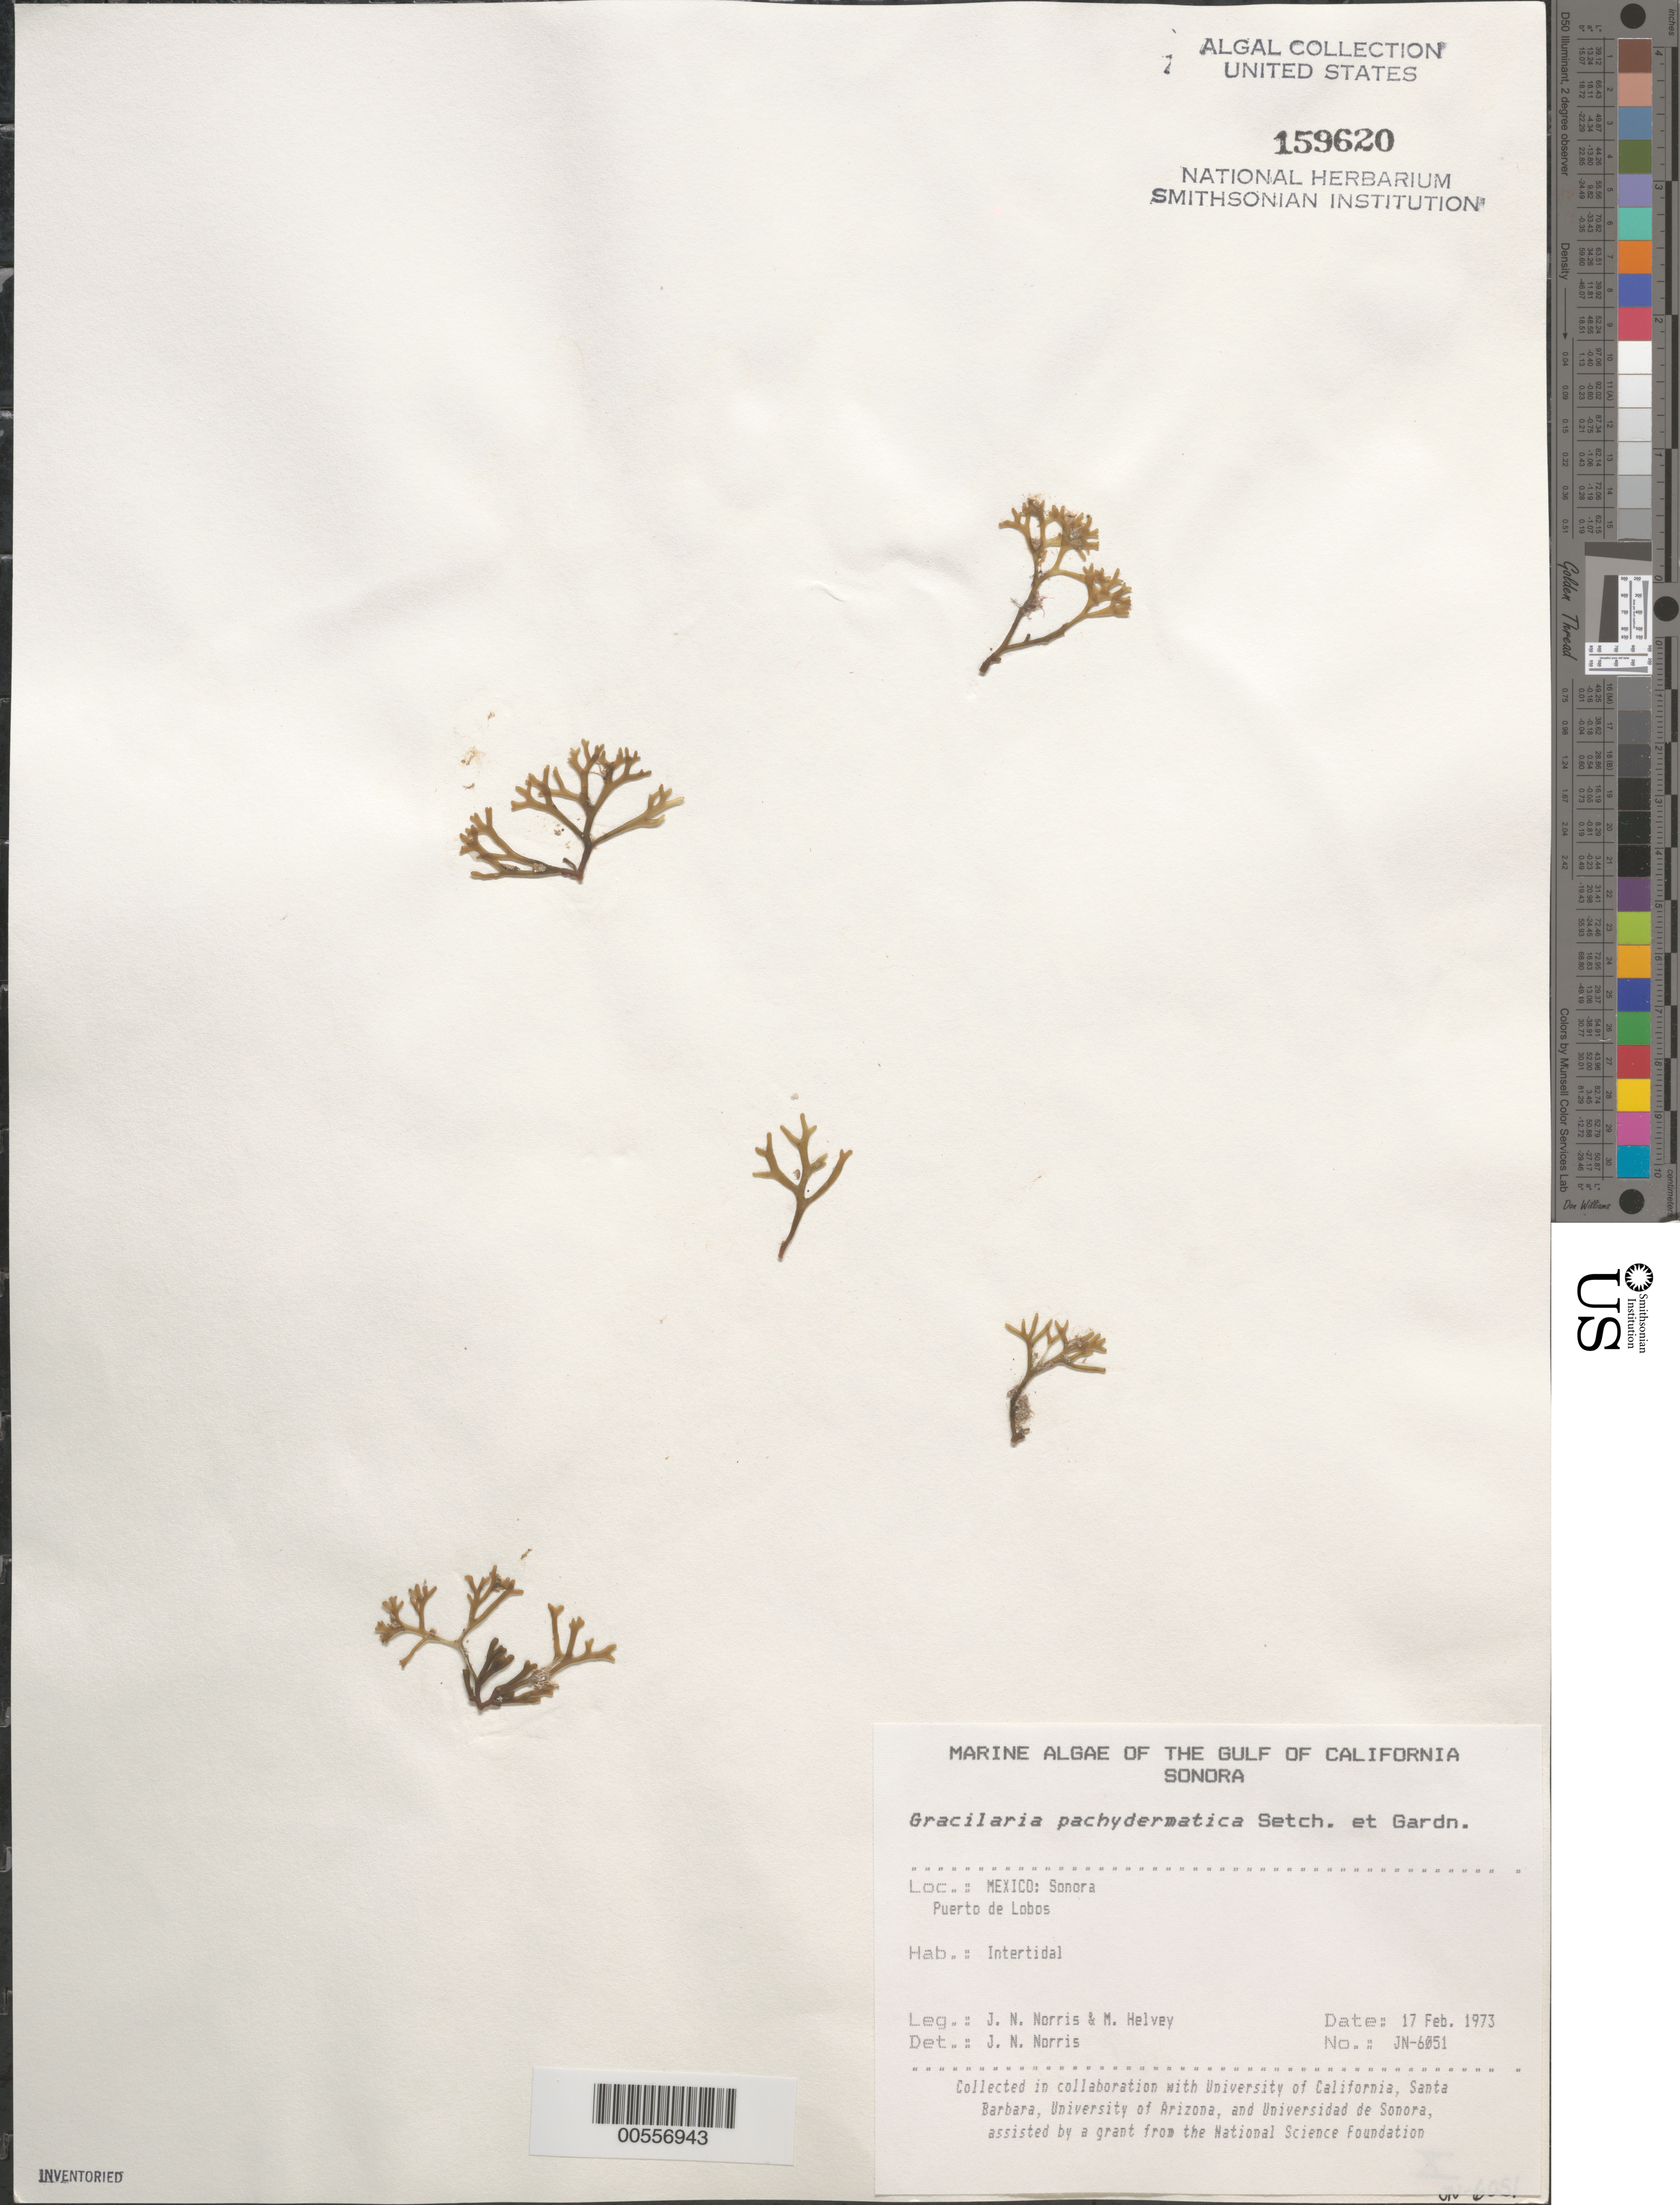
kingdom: Plantae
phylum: Rhodophyta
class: Florideophyceae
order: Gracilariales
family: Gracilariaceae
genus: Gracilaria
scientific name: Gracilaria pachydermatica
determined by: Norris, James N.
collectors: J. N. Norris & M. Helvey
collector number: JN-6051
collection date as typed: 17 Feb 1973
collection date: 1973-02-17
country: Mexico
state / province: Sonora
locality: Puerto de Lobos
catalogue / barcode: US 159620